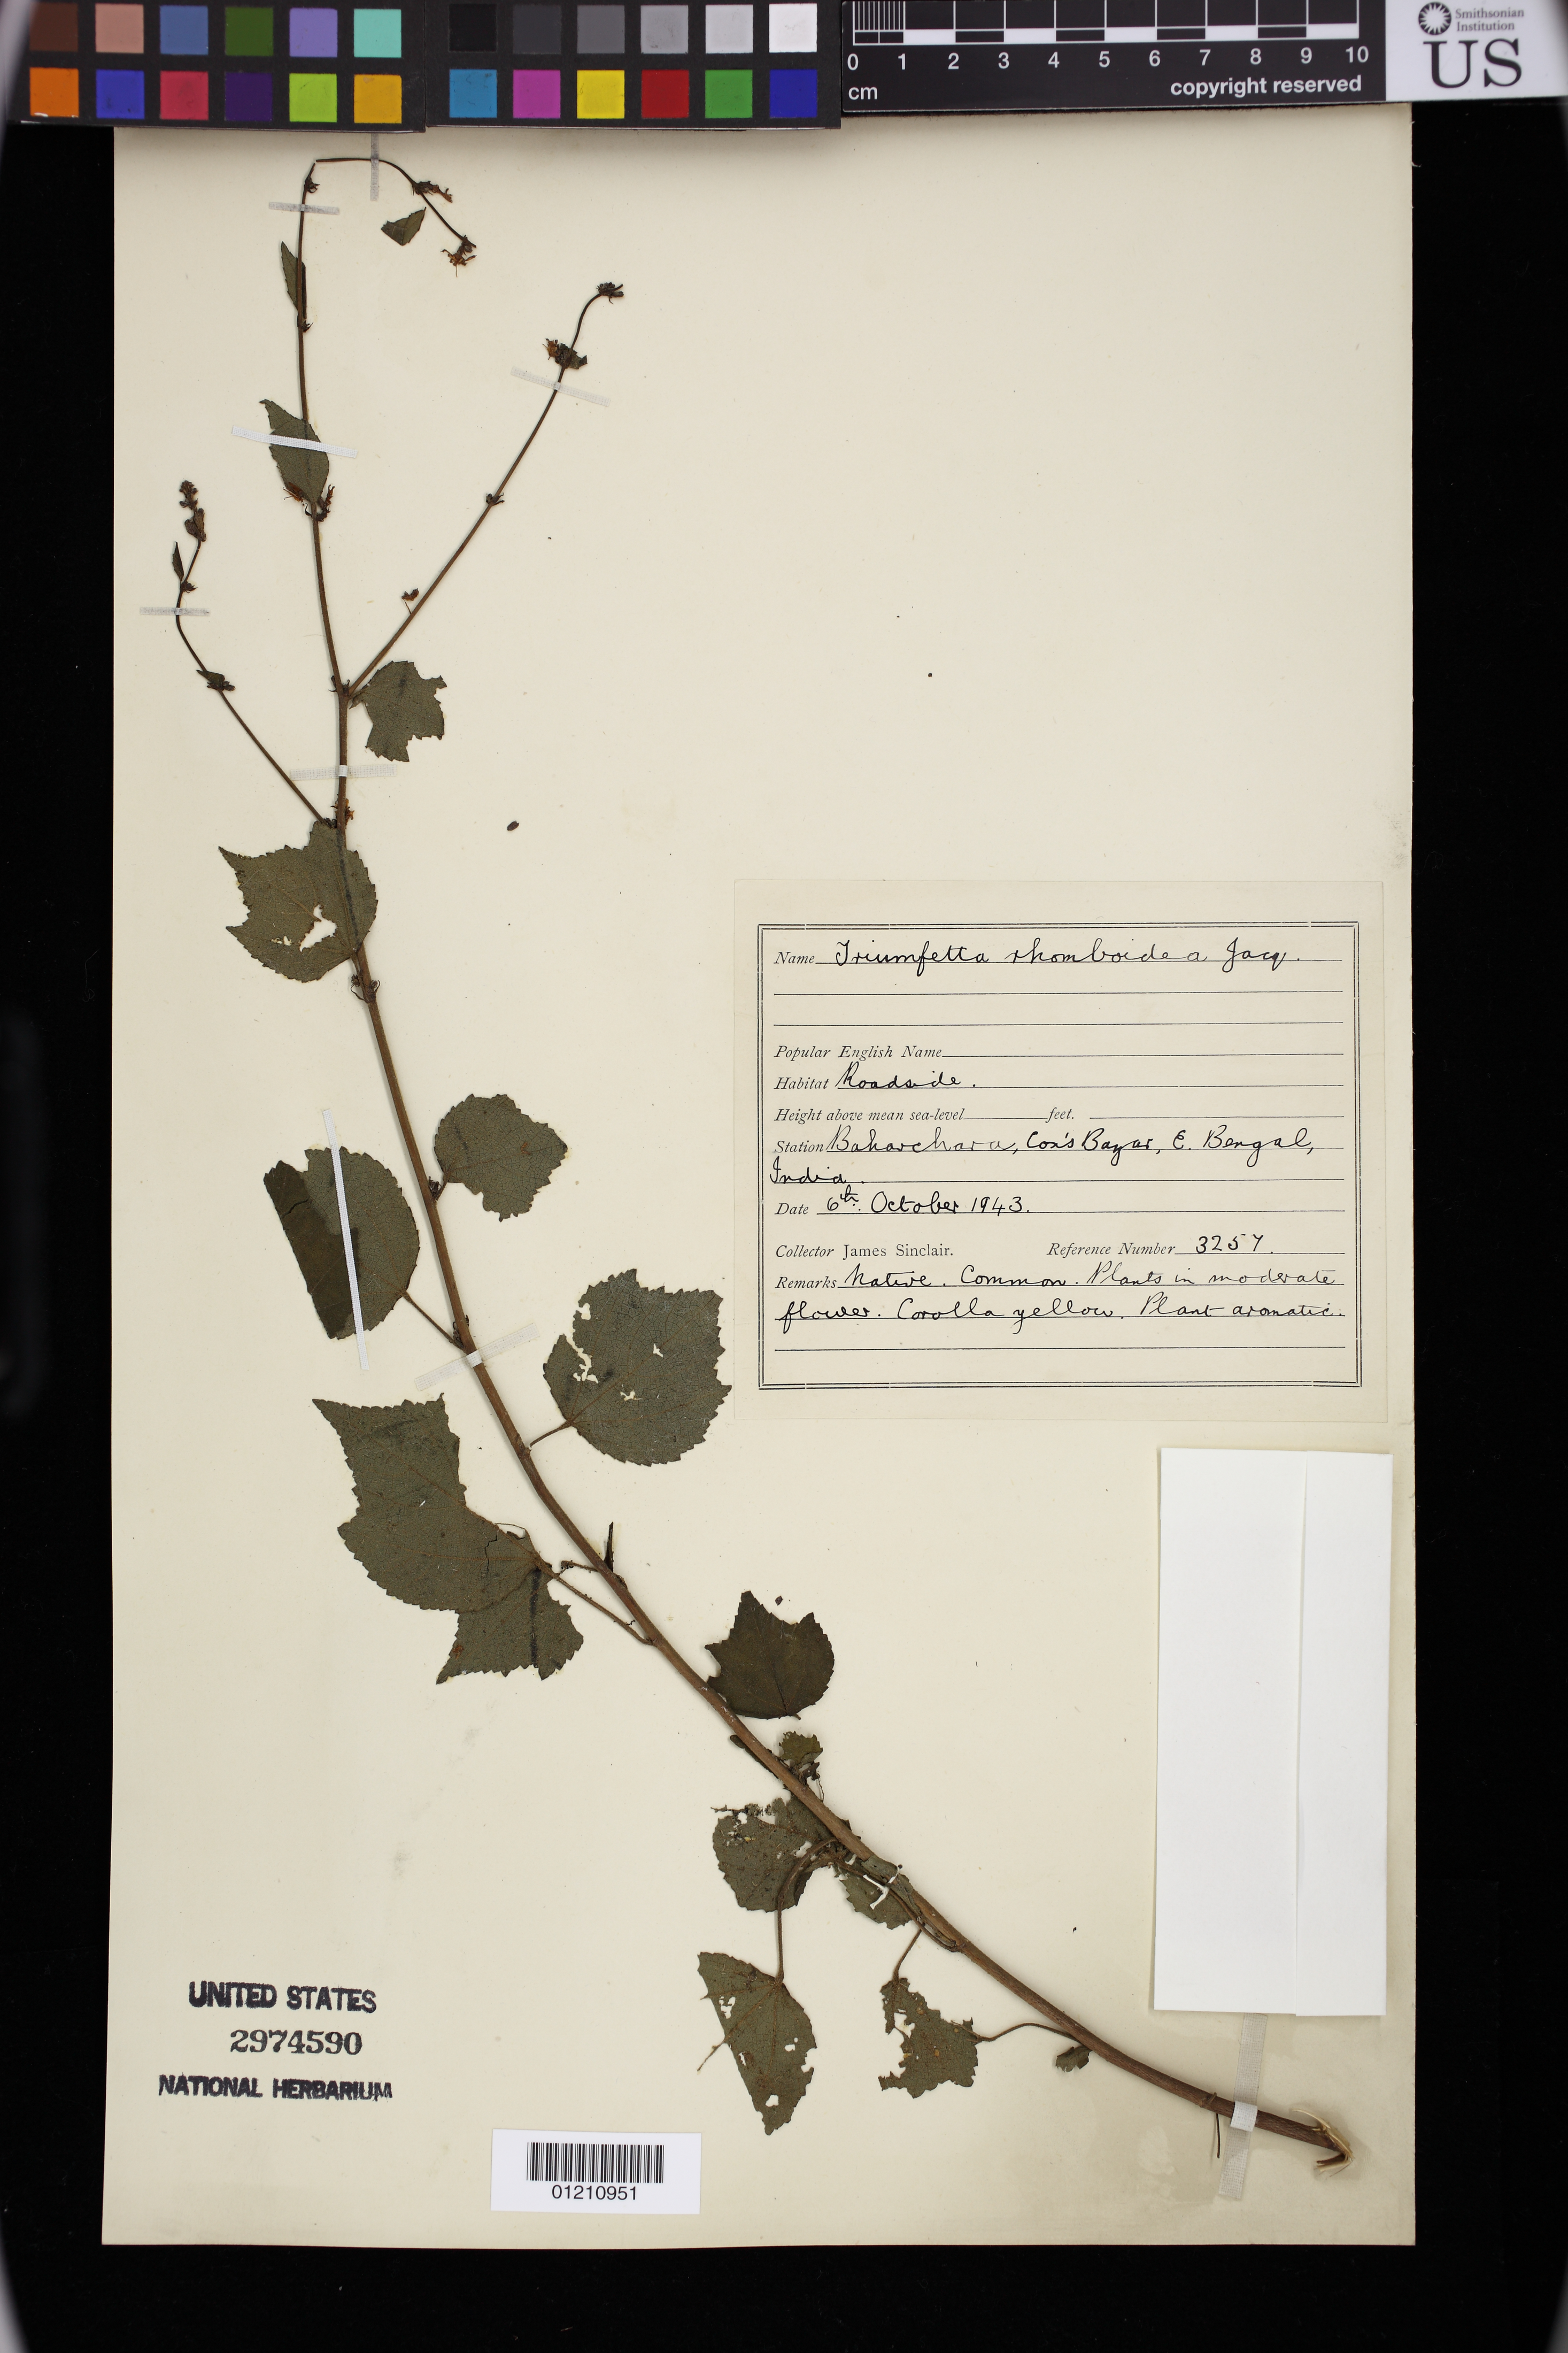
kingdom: Plantae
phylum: Tracheophyta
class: Magnoliopsida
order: Malvales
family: Malvaceae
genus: Triumfetta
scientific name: Triumfetta rhomboidea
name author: Jacq.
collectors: J. Sinclair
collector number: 3257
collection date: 1943-10-06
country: Bangladesh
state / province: Chittagong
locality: Baharchara, Cox's Bazar, E. Bengal, India. Roadside.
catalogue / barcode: US 2974590